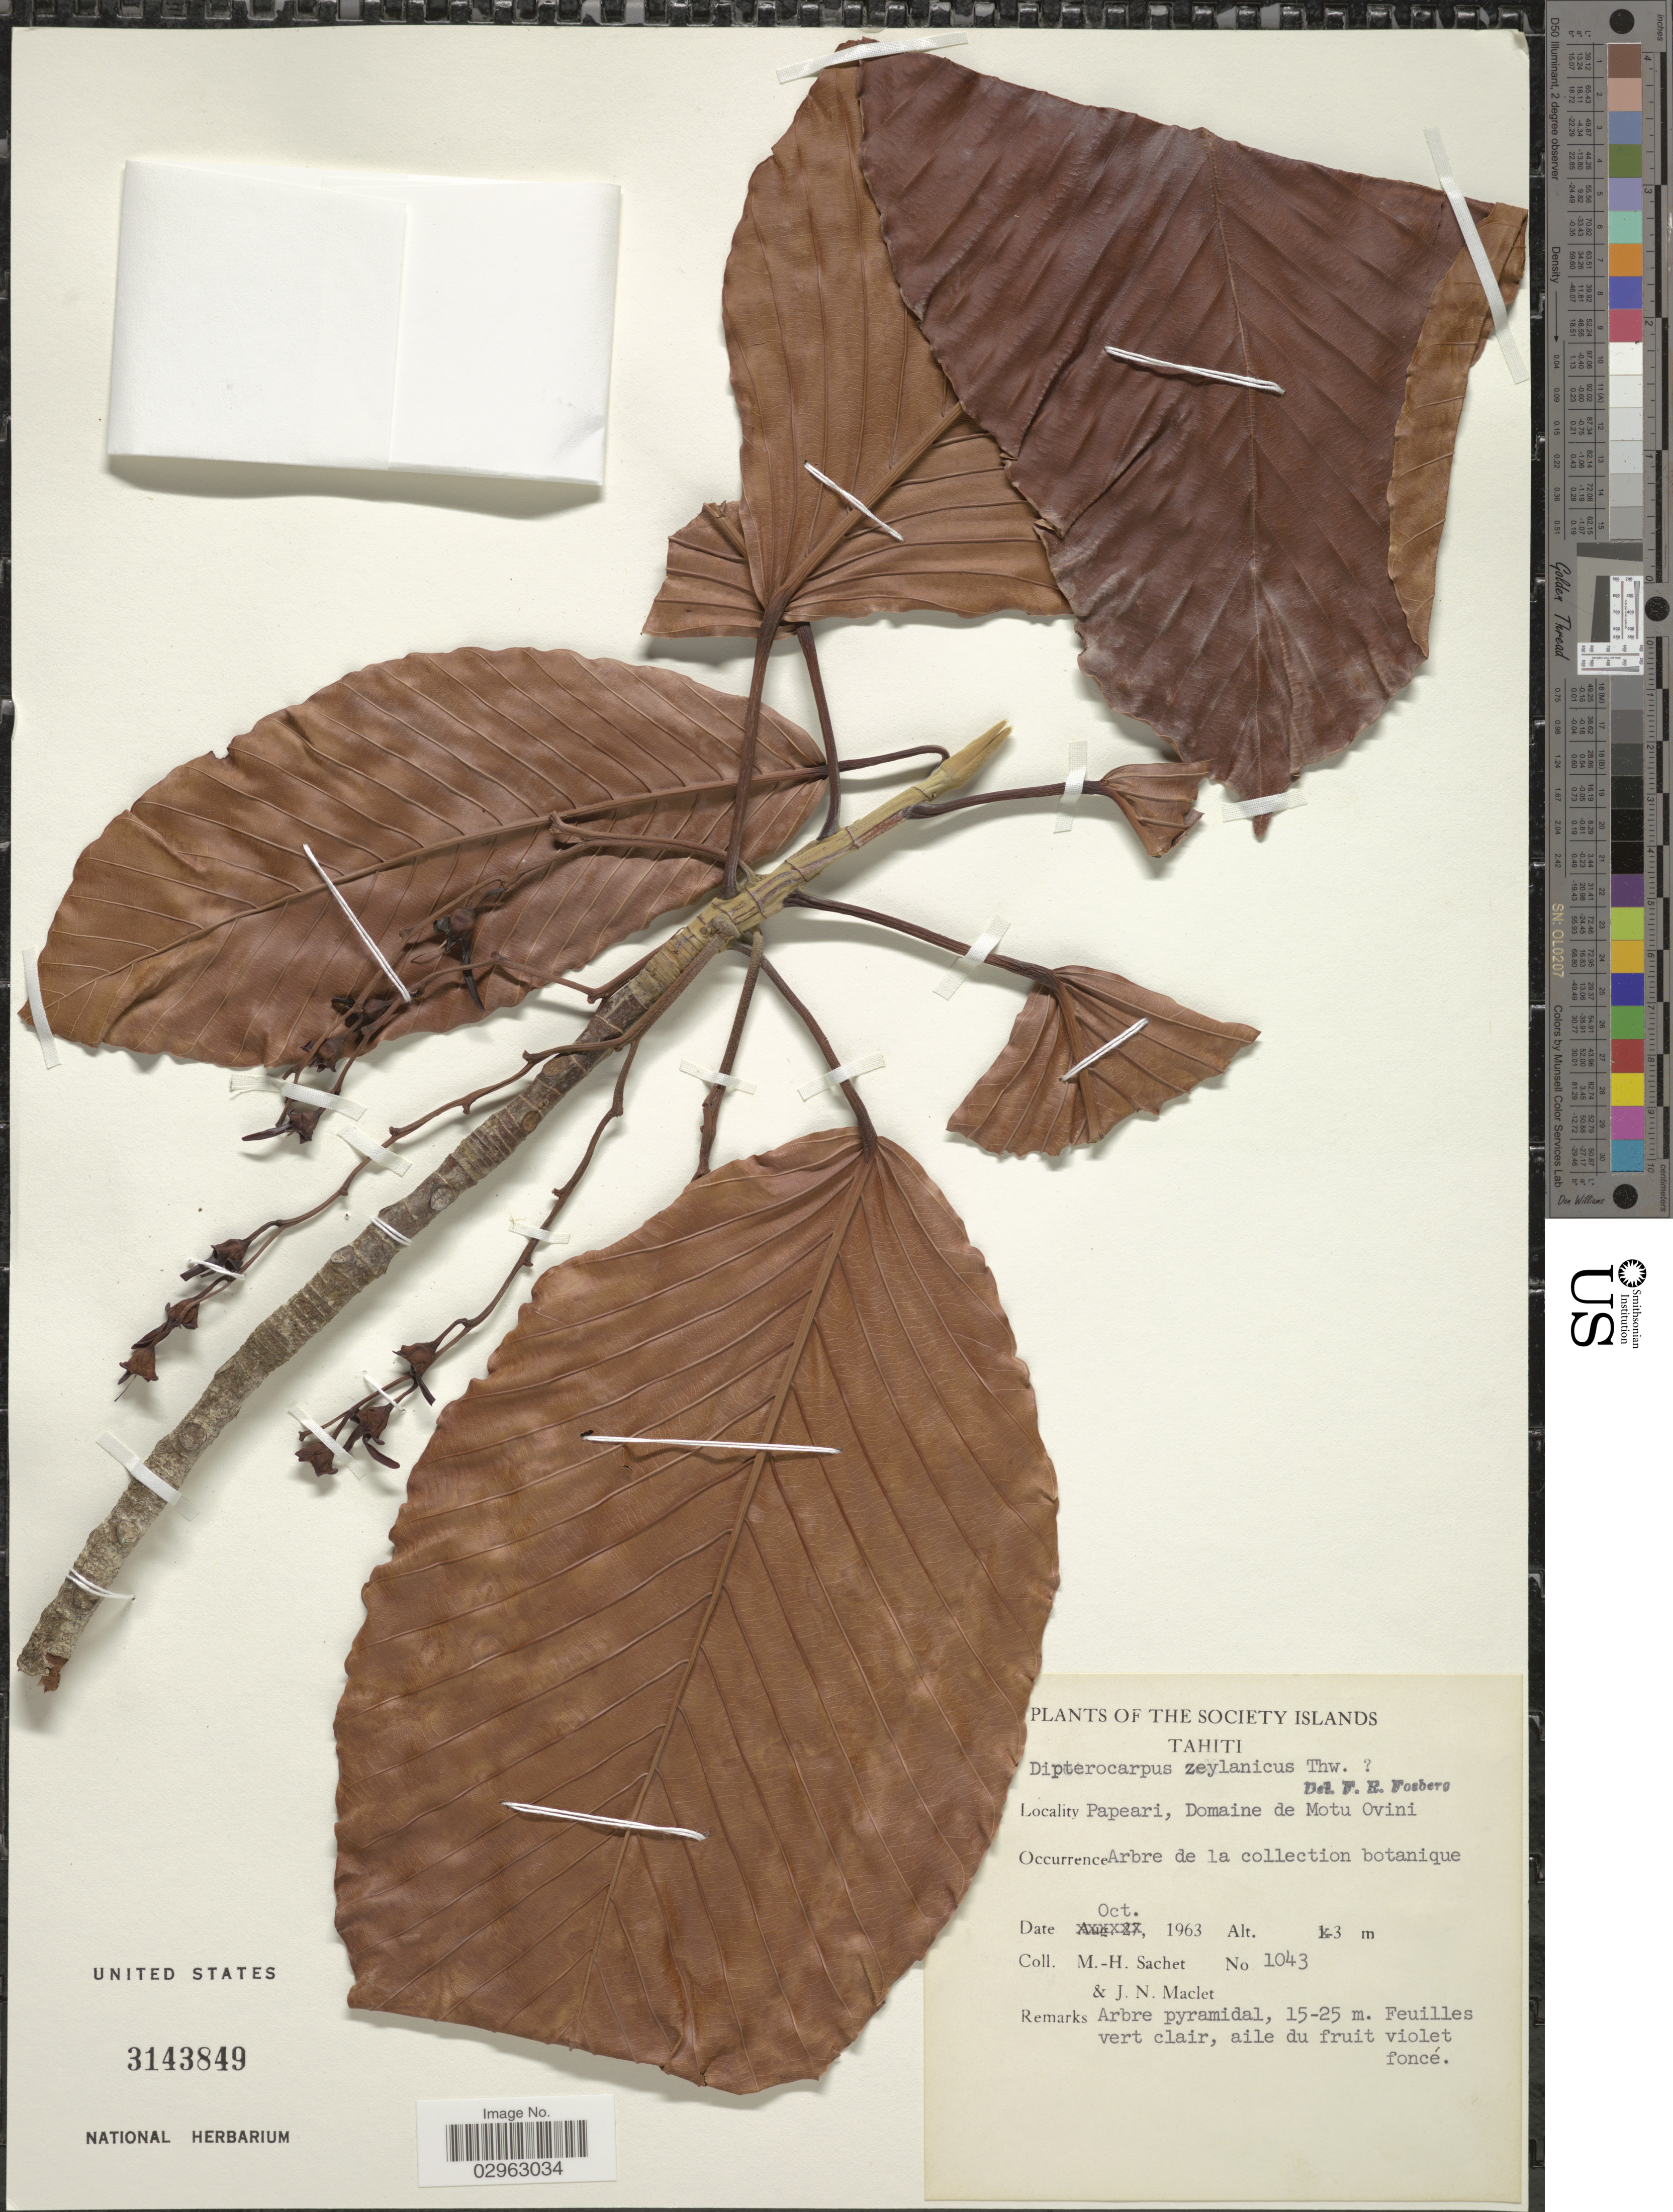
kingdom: Plantae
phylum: Tracheophyta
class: Magnoliopsida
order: Malvales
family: Dipterocarpaceae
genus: Dipterocarpus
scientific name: Dipterocarpus zeylanicus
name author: Thwaites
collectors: M.-H. Sachet & J. Maclet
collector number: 1043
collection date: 1963-10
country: French Polynesia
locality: The Society Islands. Tahiti. Papeari, domaine de Motu Ovini.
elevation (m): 3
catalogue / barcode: US 3143849